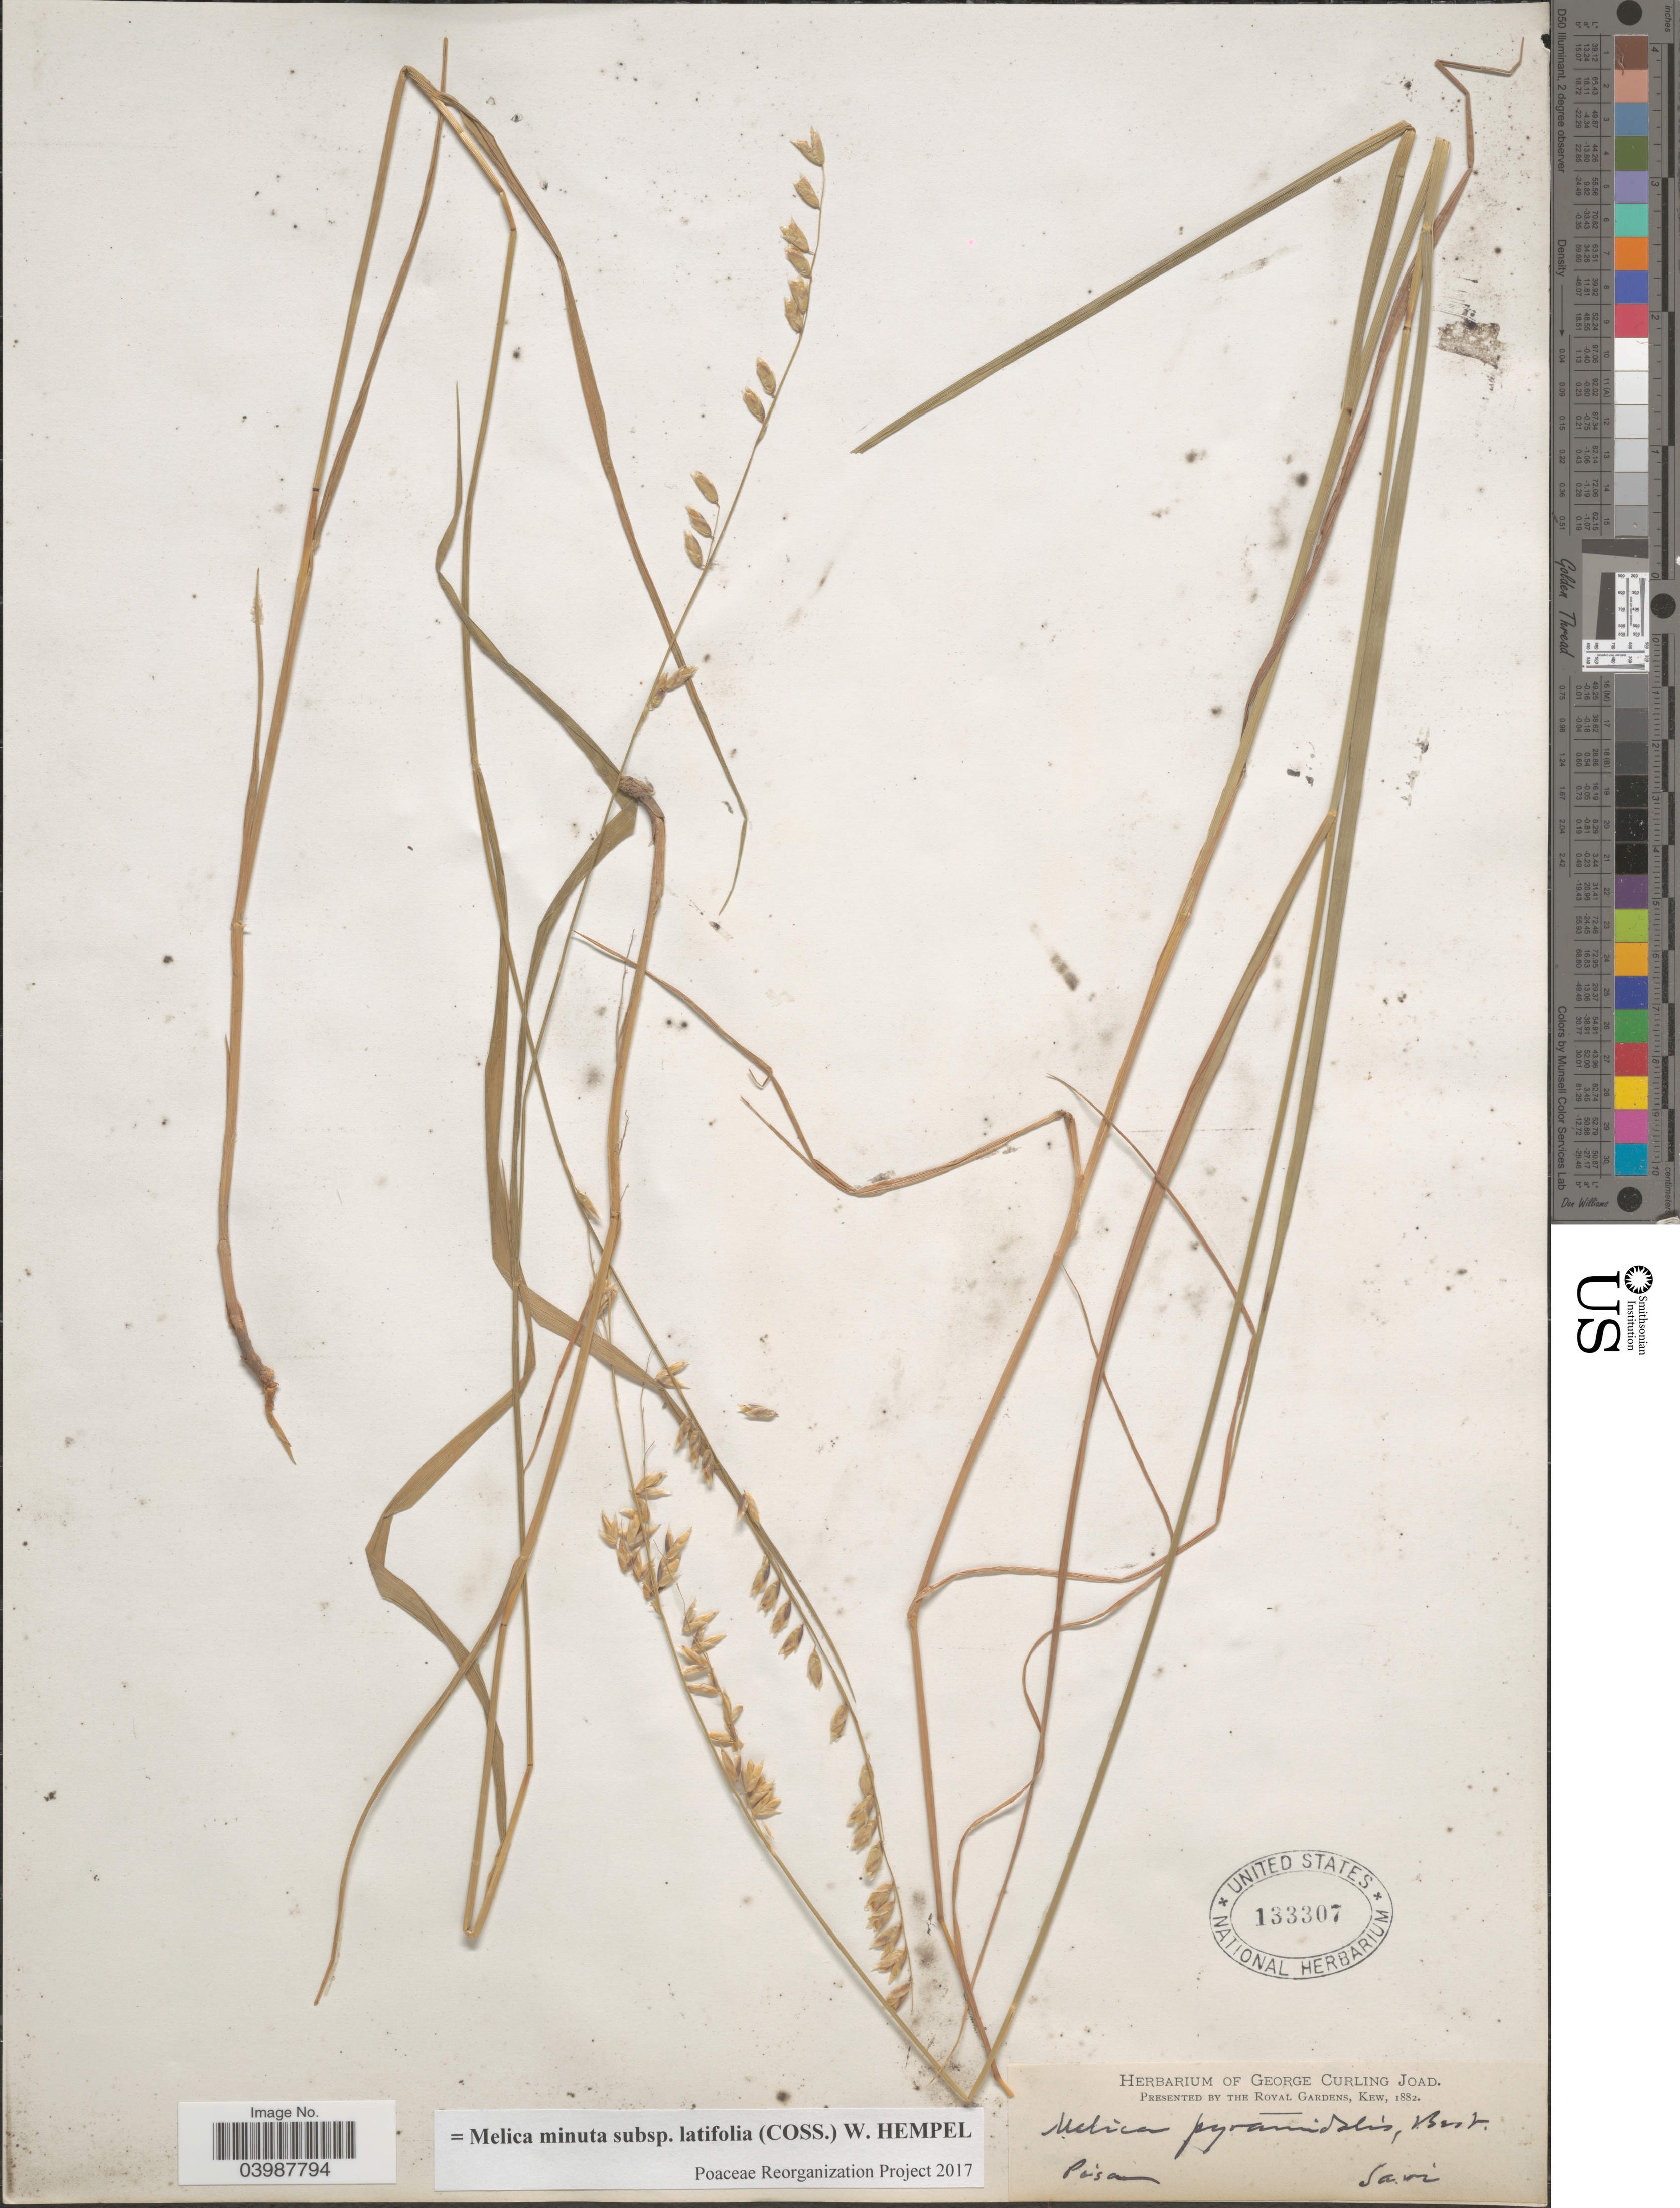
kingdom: Plantae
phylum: Tracheophyta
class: Liliopsida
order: Poales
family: Poaceae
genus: Melica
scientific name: Melica minuta subsp. latifolia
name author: (Coss.) W. Hempel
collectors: P. Savi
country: Italy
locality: Pisano.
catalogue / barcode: US 133307